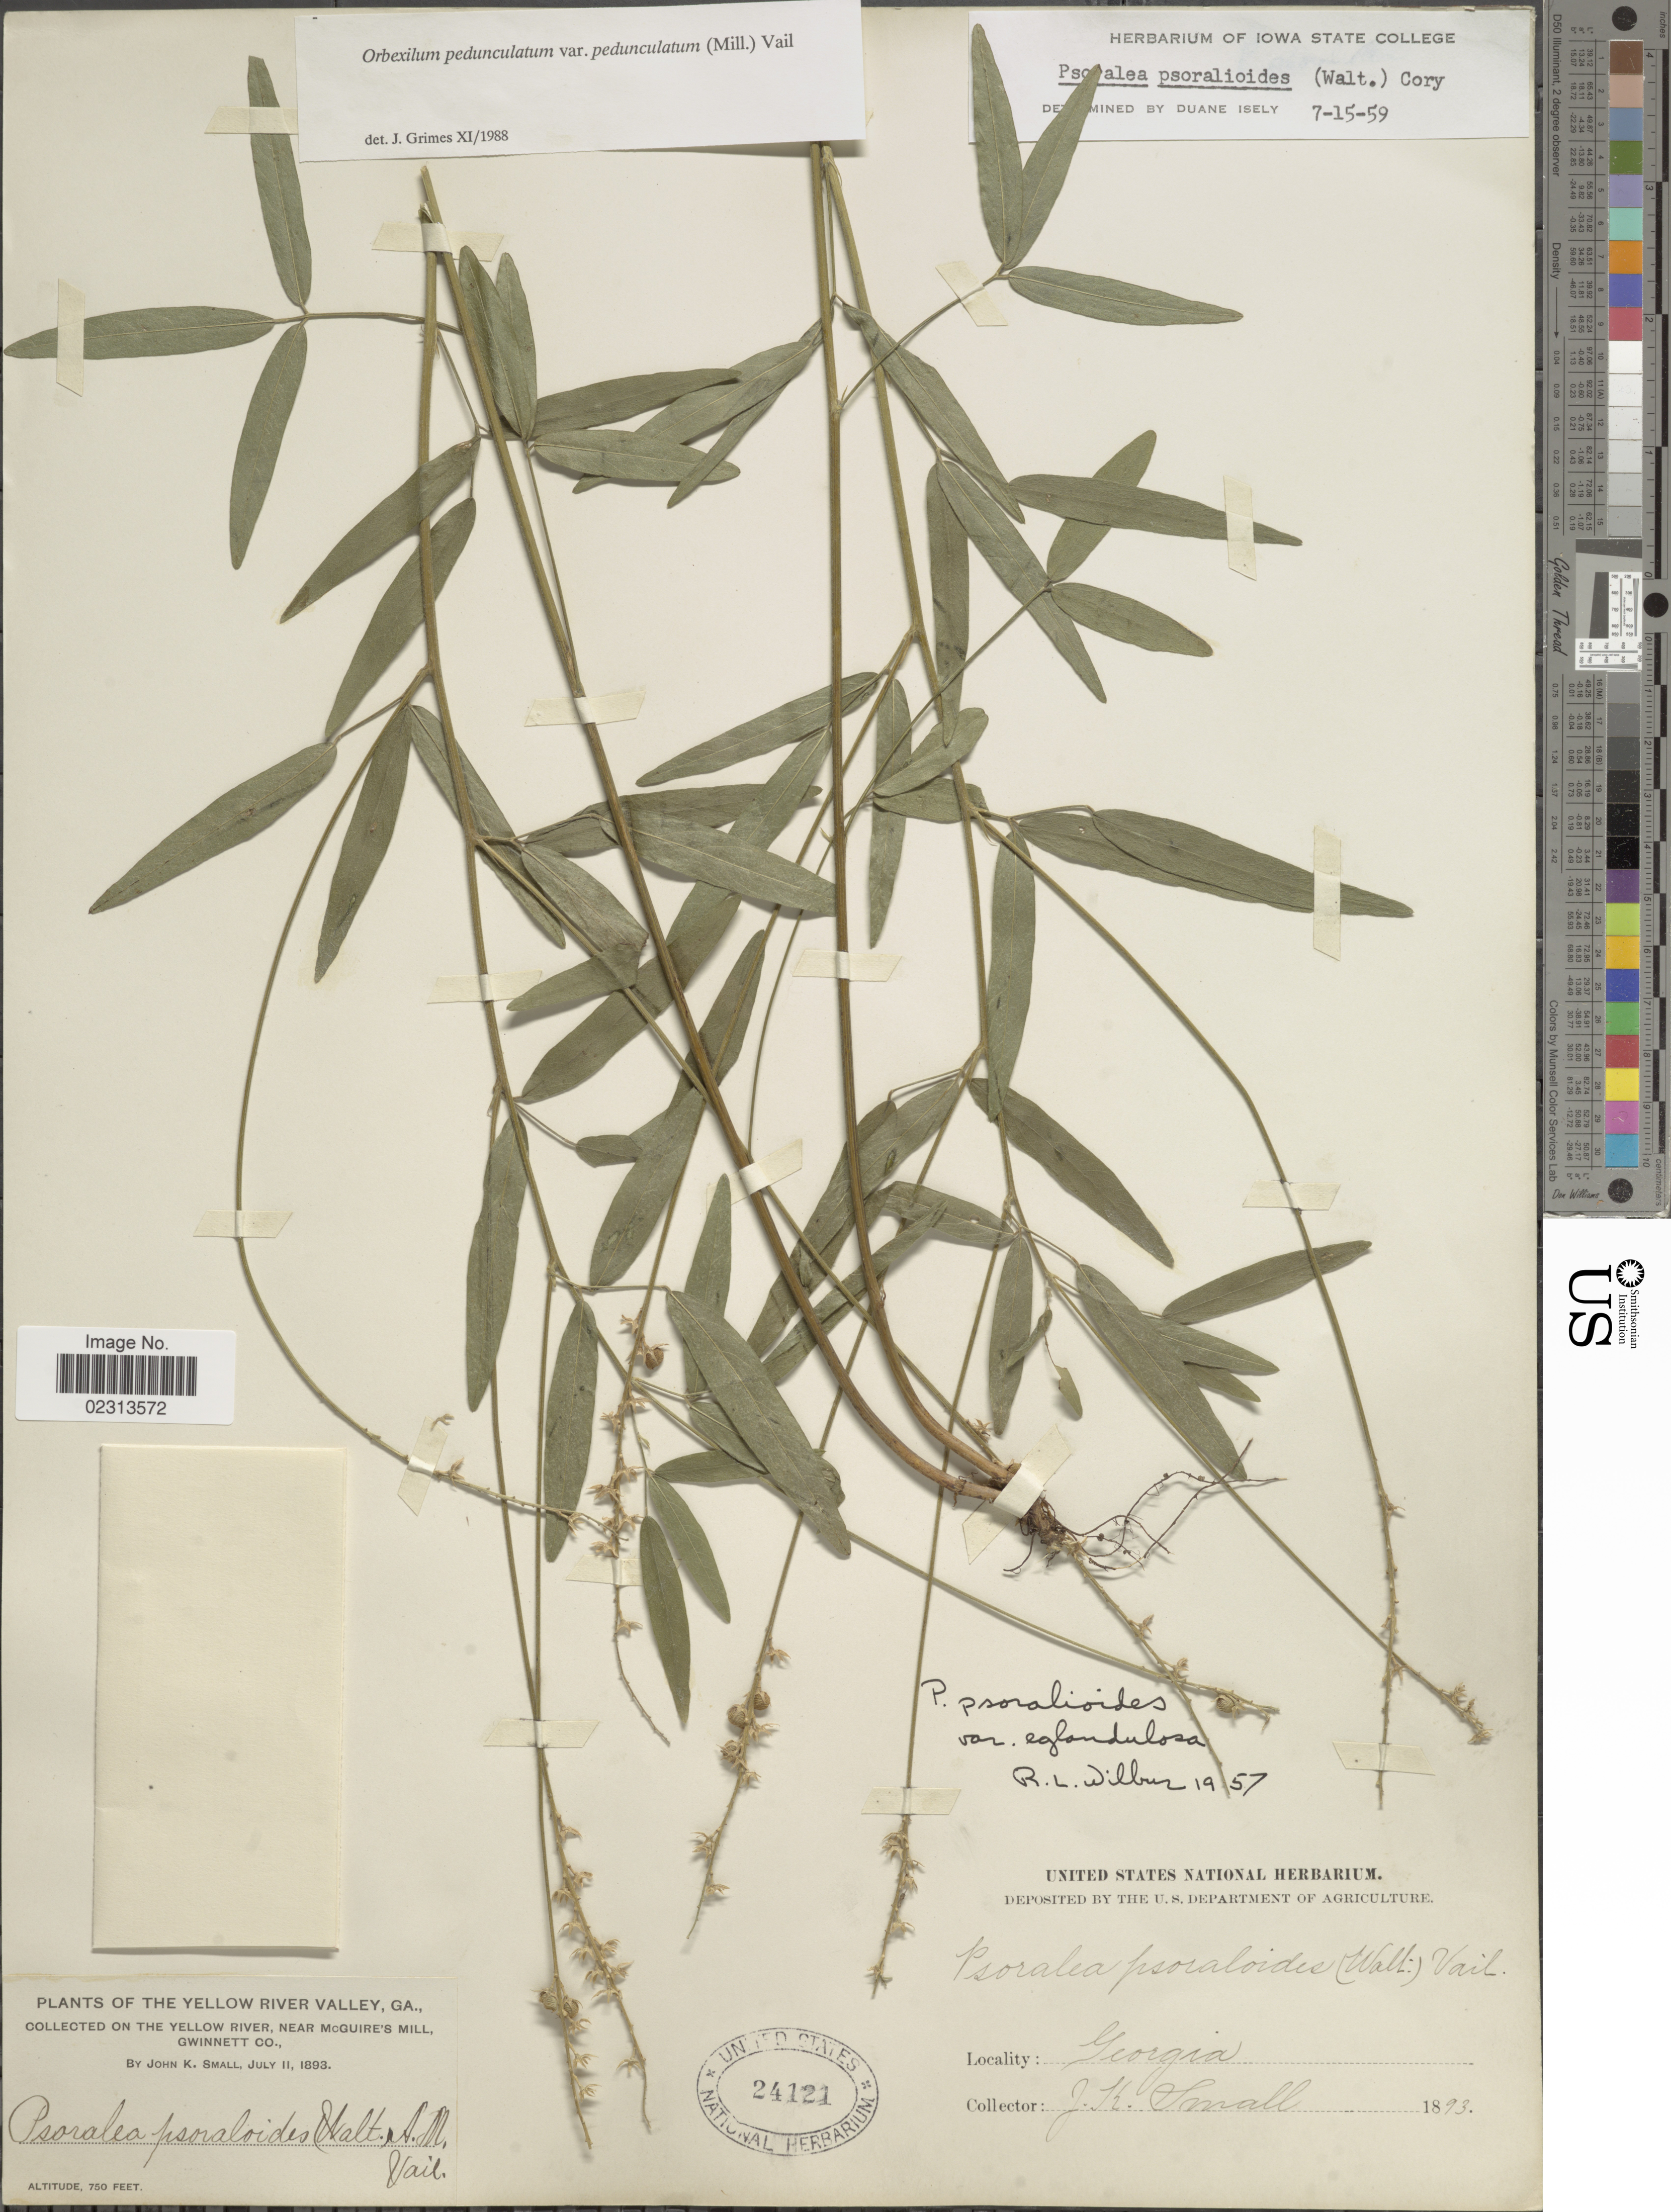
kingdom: Plantae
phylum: Tracheophyta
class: Magnoliopsida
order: Fabales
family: Fabaceae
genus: Orbexilum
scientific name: Orbexilum pedunculatum var. pedunculatum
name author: (Miller) Rydberg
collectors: J. K. Small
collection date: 1893-07-11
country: United States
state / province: Georgia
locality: Yellow River Valley, Yellow River, near McGuires Mill, Gwinnett Co.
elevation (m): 229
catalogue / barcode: US 24121